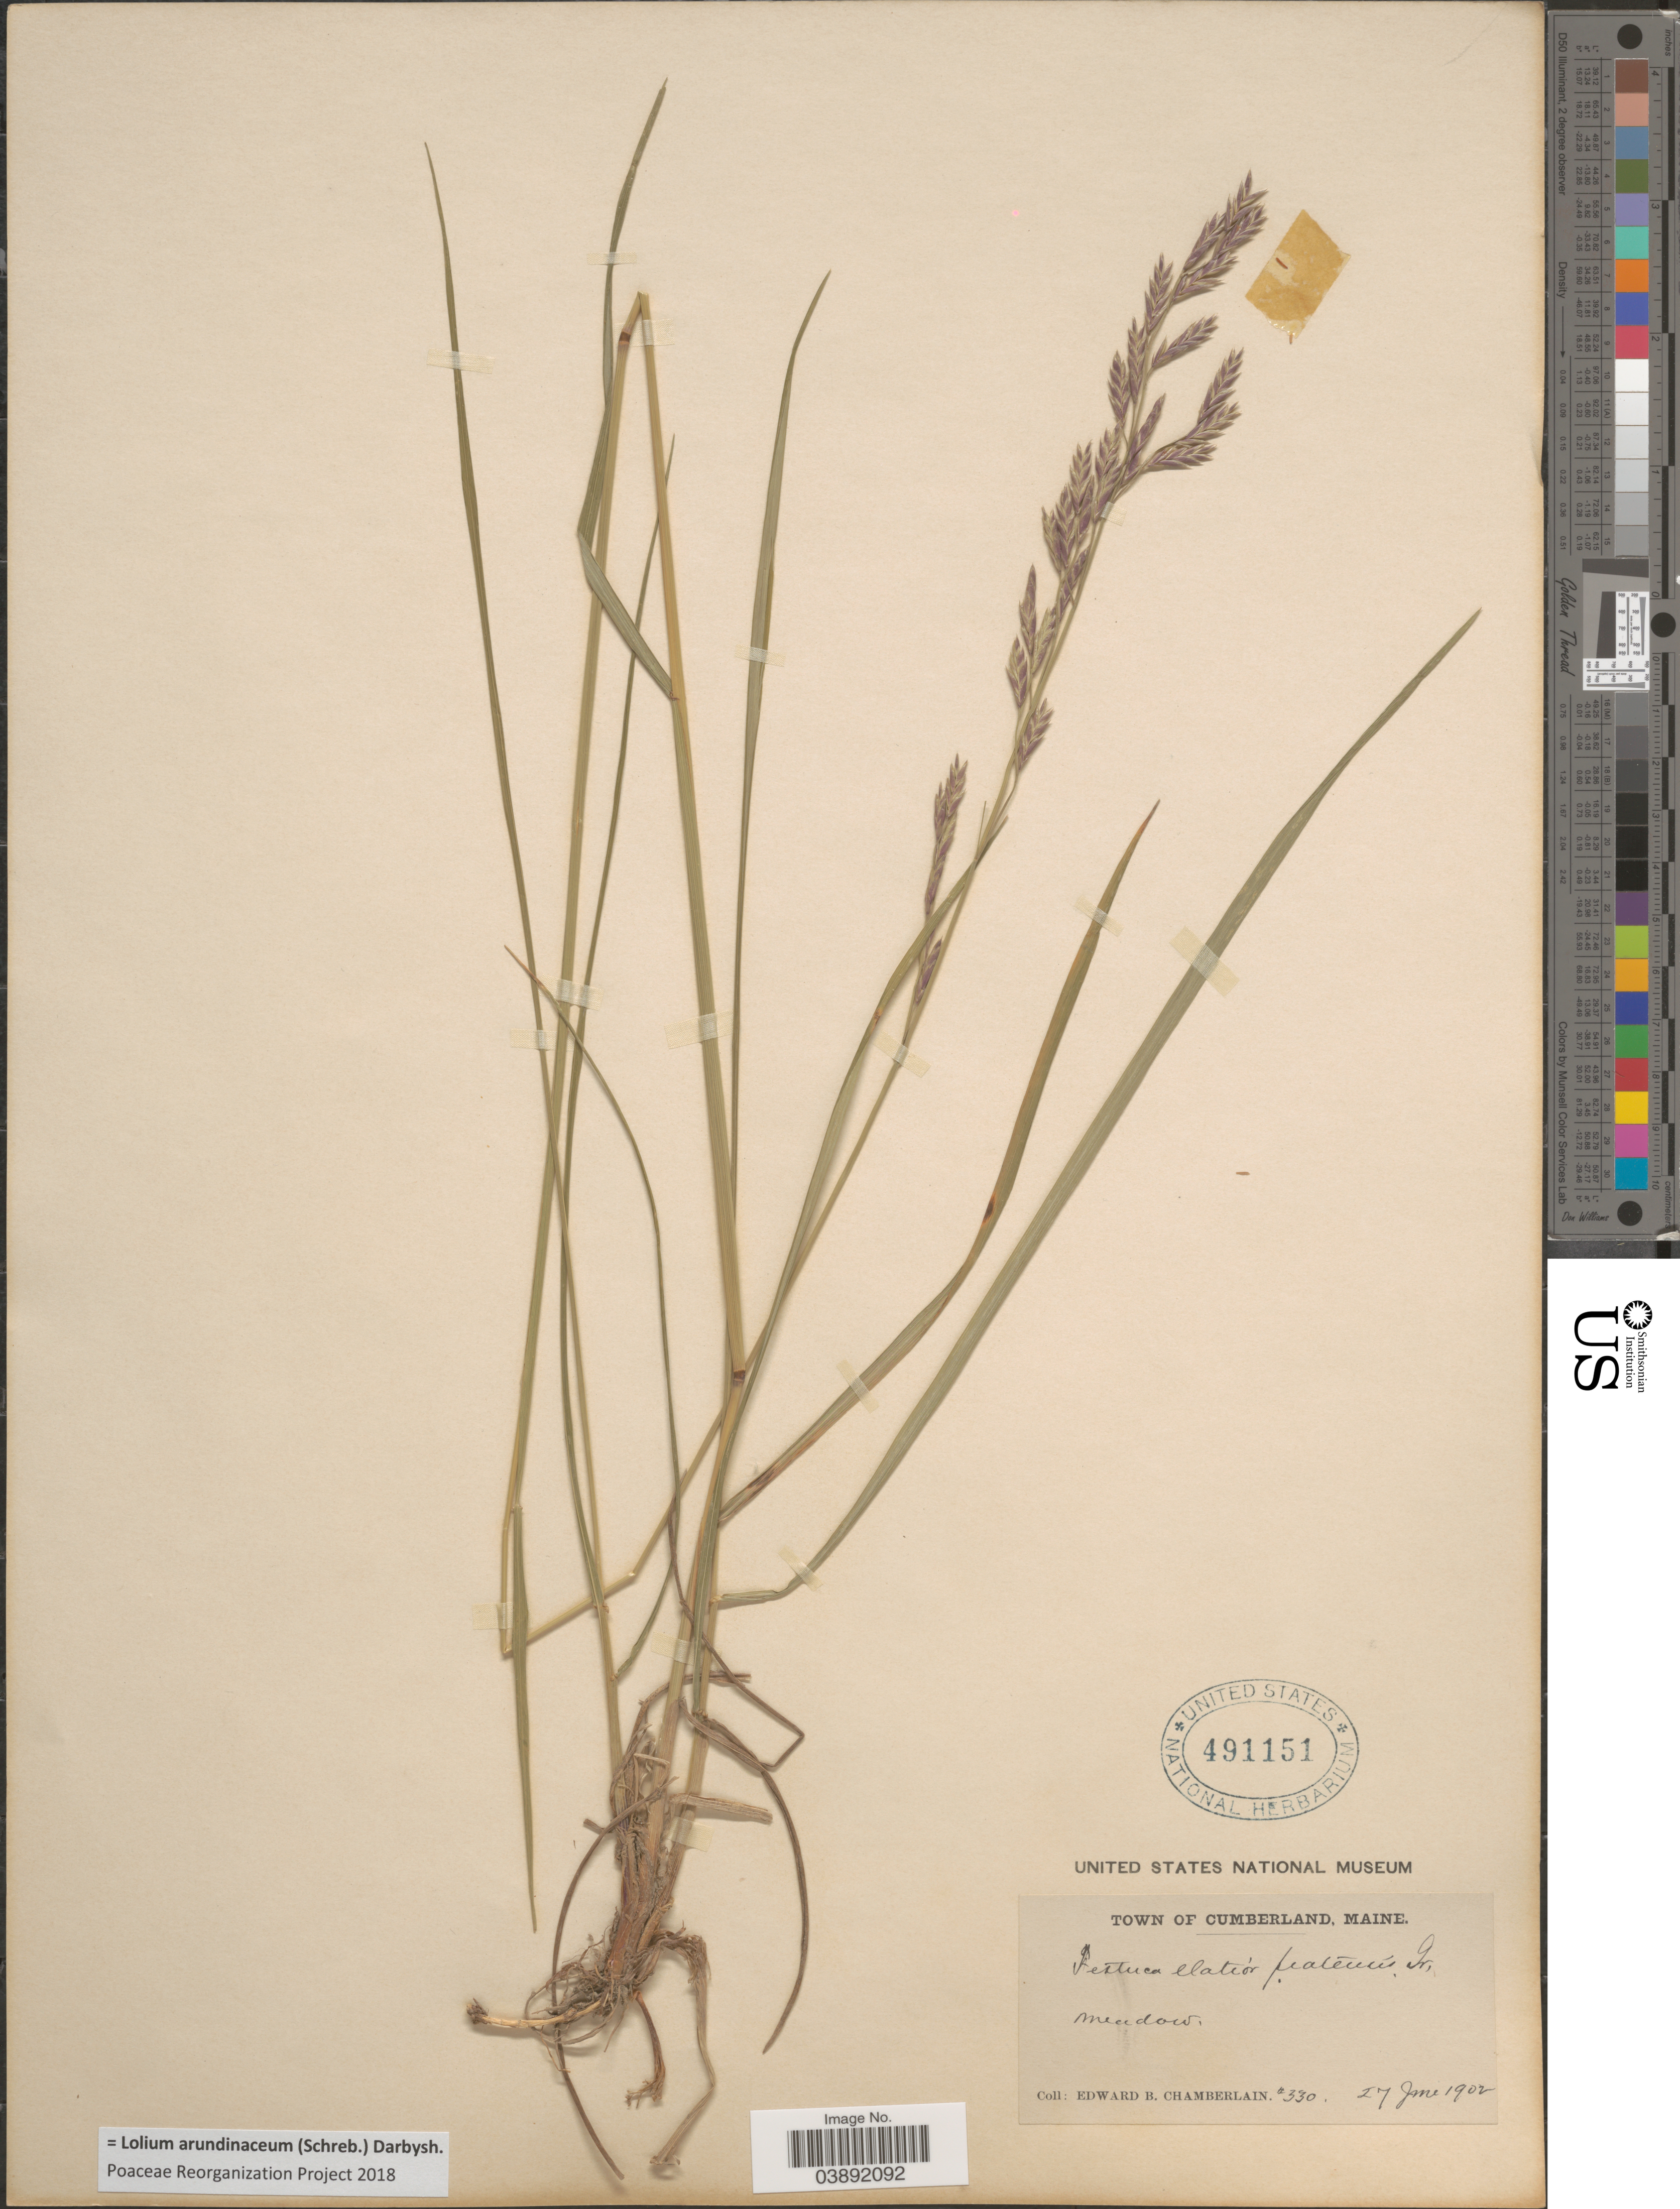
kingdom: Plantae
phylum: Tracheophyta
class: Liliopsida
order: Poales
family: Poaceae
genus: Lolium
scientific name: Lolium arundinaceum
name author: (Schreb.) Darbysh.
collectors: E. Chamberlain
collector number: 330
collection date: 1902-06-27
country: United States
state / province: Maine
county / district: Cumberland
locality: Cumberland.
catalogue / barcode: US 491151